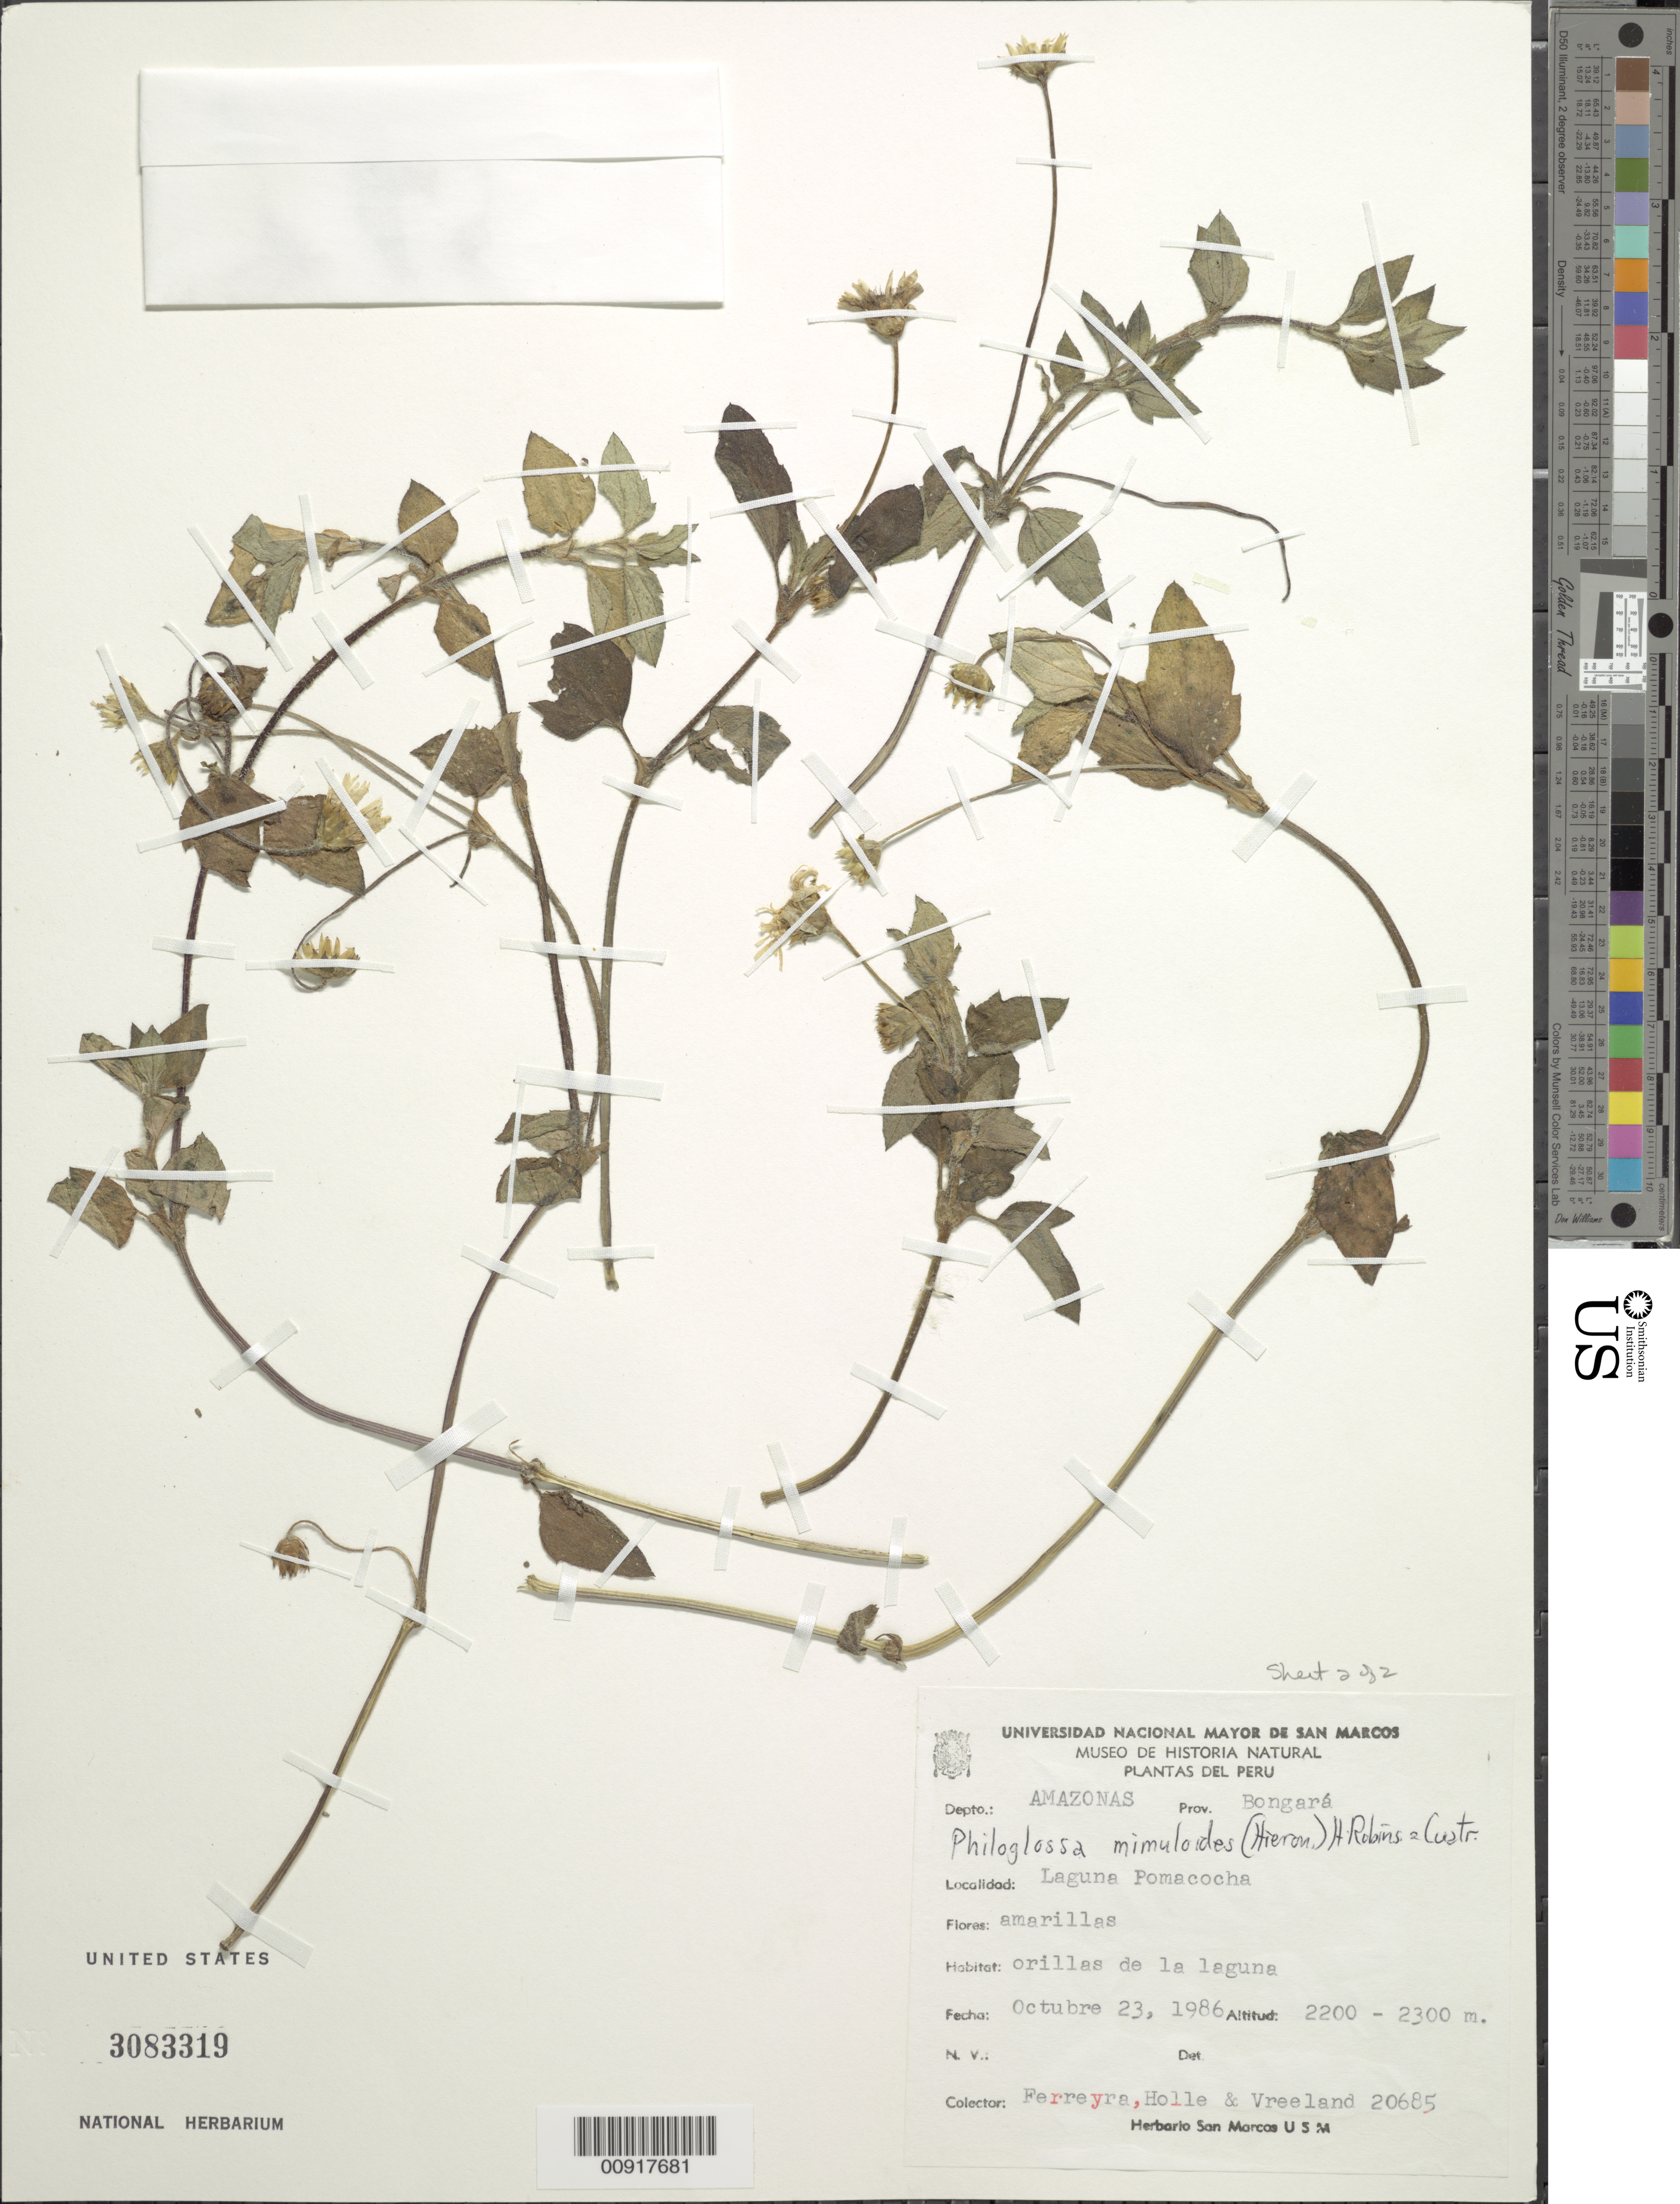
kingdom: Plantae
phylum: Tracheophyta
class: Magnoliopsida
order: Asterales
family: Asteraceae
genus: Philoglossa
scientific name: Philoglossa mimuloides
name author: (Hieron.) H. Rob. & Brettell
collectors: Ferreyra, Holle & Vreeland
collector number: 20685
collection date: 1986-10-23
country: Peru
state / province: Amazonas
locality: Depto.: Amazonas. Prov. Bongará. Laguna Pomacocha.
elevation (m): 2200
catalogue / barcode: US 3083319